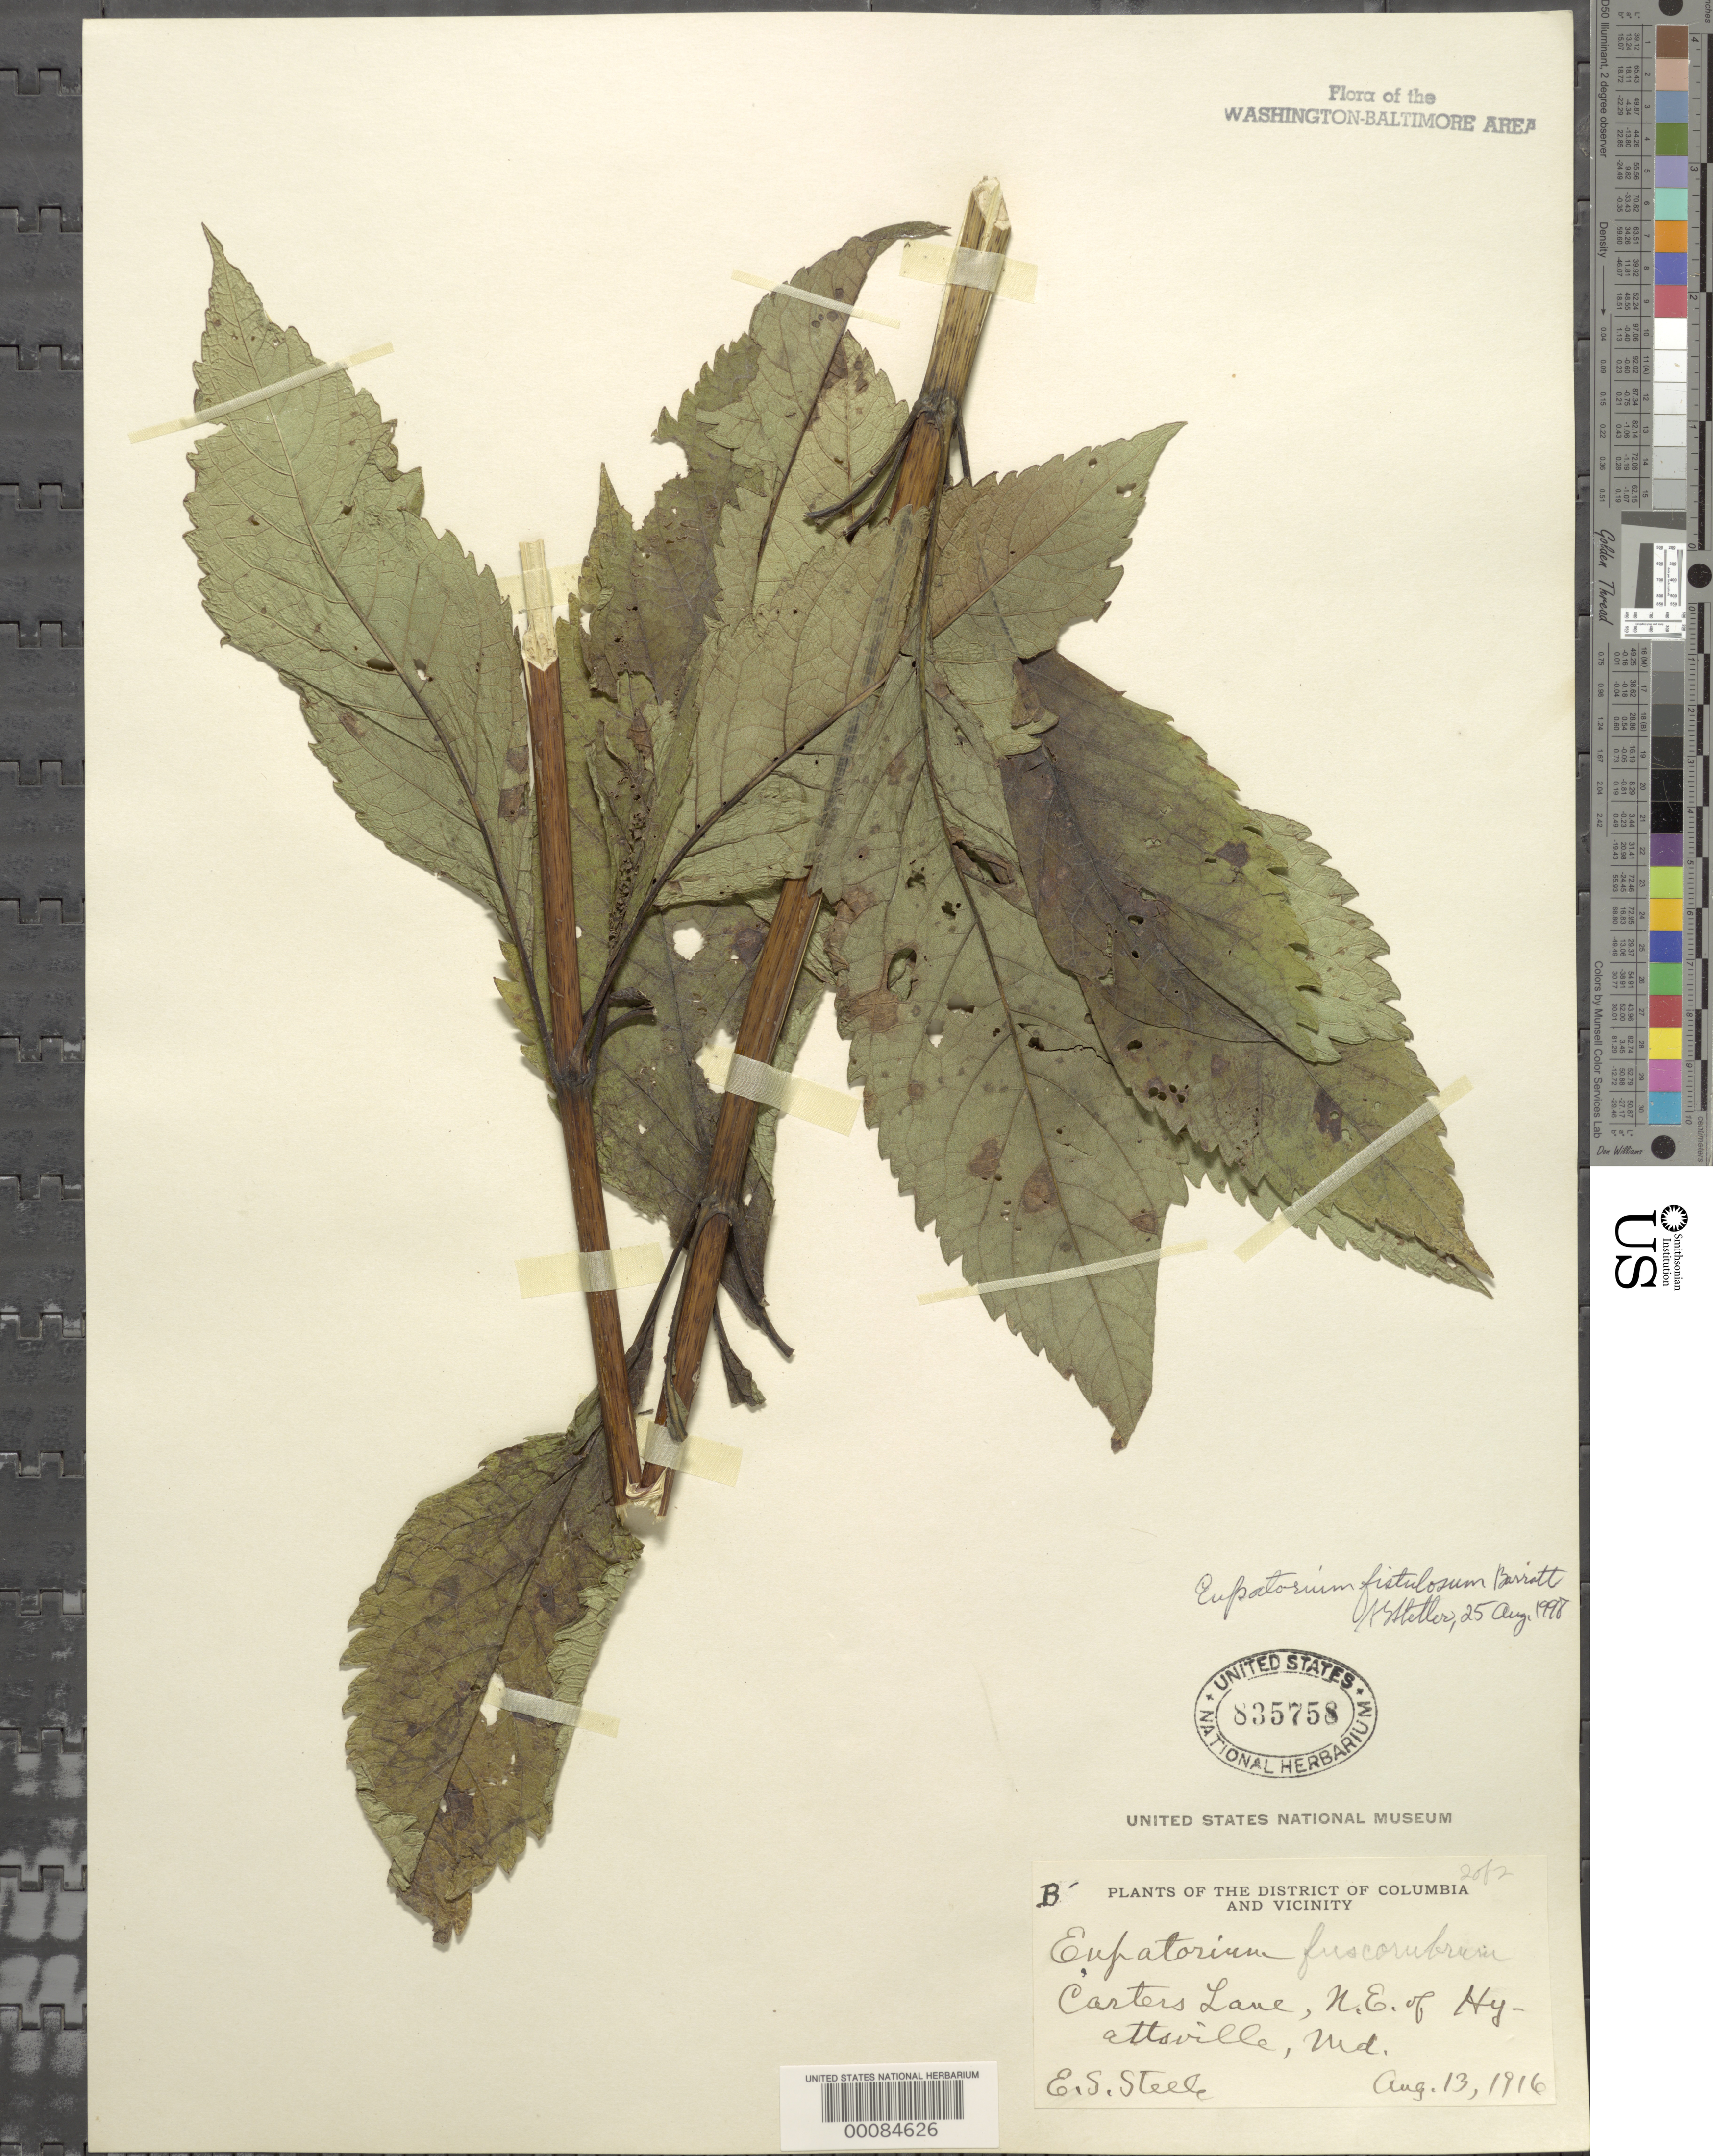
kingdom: Plantae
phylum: Tracheophyta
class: Magnoliopsida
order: Asterales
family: Asteraceae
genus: Eupatorium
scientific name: Eupatorium fistulosum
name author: Barratt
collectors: E. Steele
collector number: B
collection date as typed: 13 Aug 1916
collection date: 1916-08-13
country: United States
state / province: Maryland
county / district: Prince George's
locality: Carters Lane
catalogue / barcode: US 835758